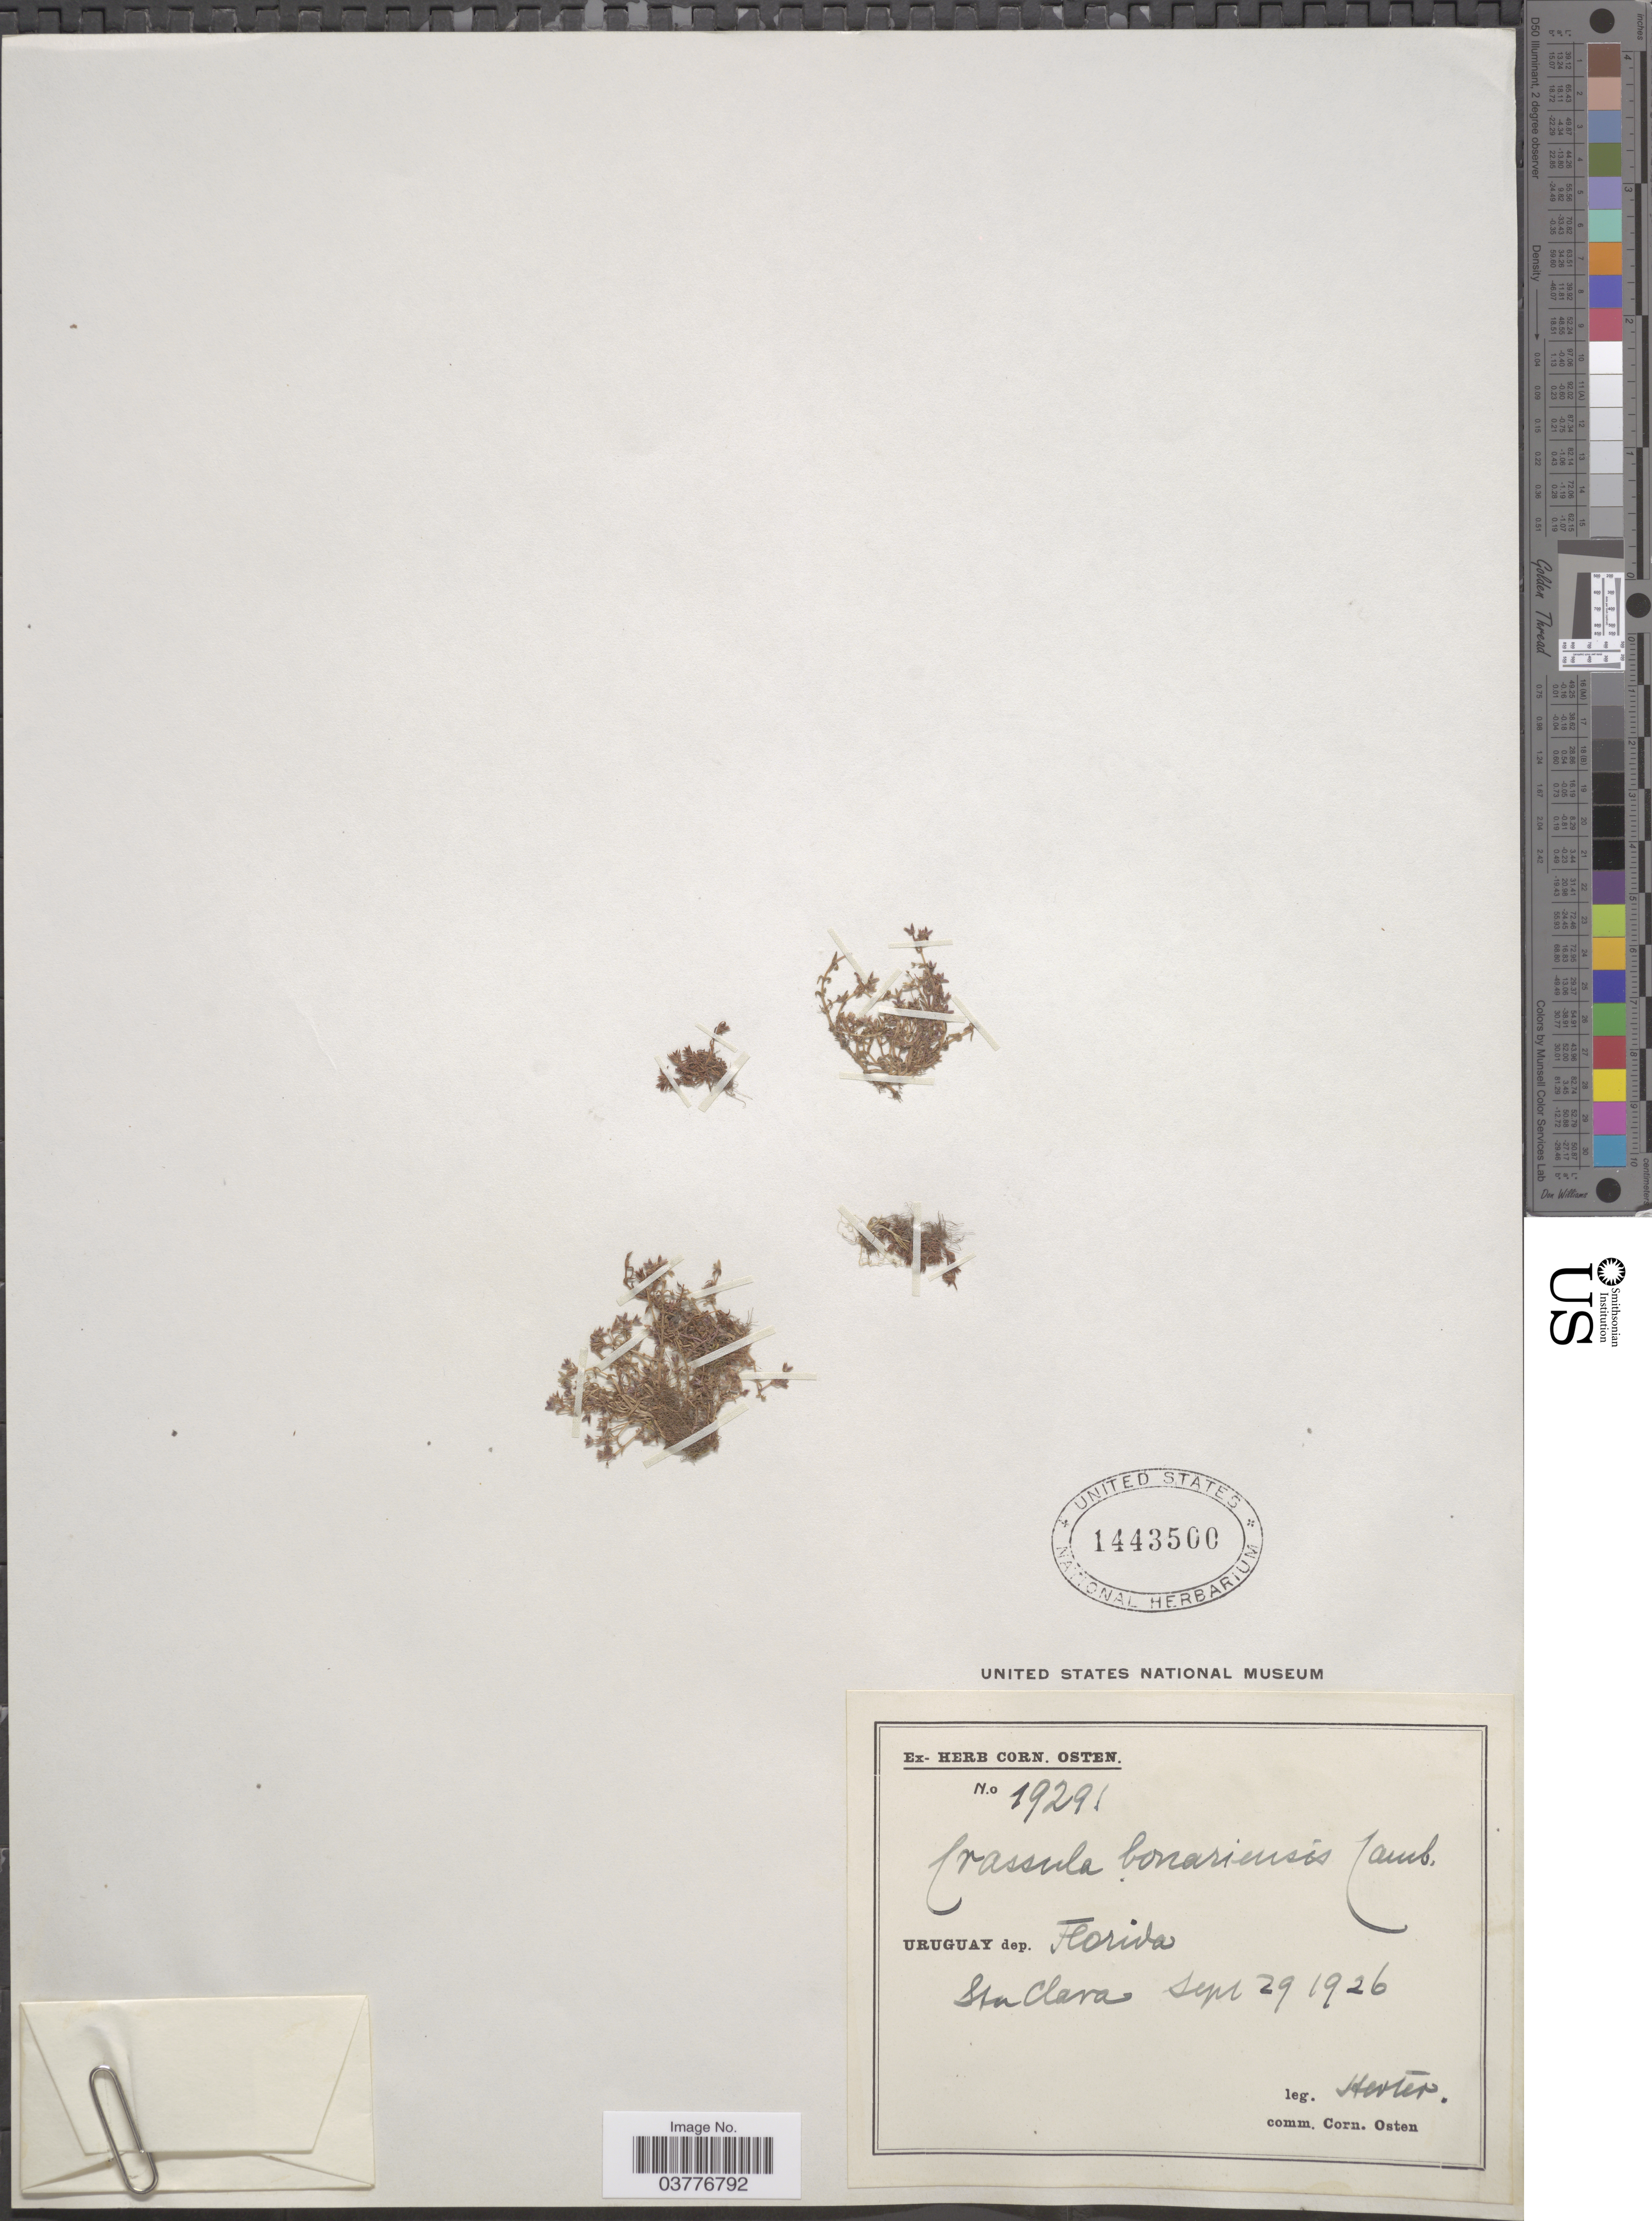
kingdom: Plantae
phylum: Tracheophyta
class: Magnoliopsida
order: Saxifragales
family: Crassulaceae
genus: Crassula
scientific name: Crassula peduncularis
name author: (Sm.) Cambess.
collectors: Herter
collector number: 19291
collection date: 1926-09-29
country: Uruguay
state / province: Florida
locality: Dep. Florida. Sta Clara.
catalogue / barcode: US 1443500